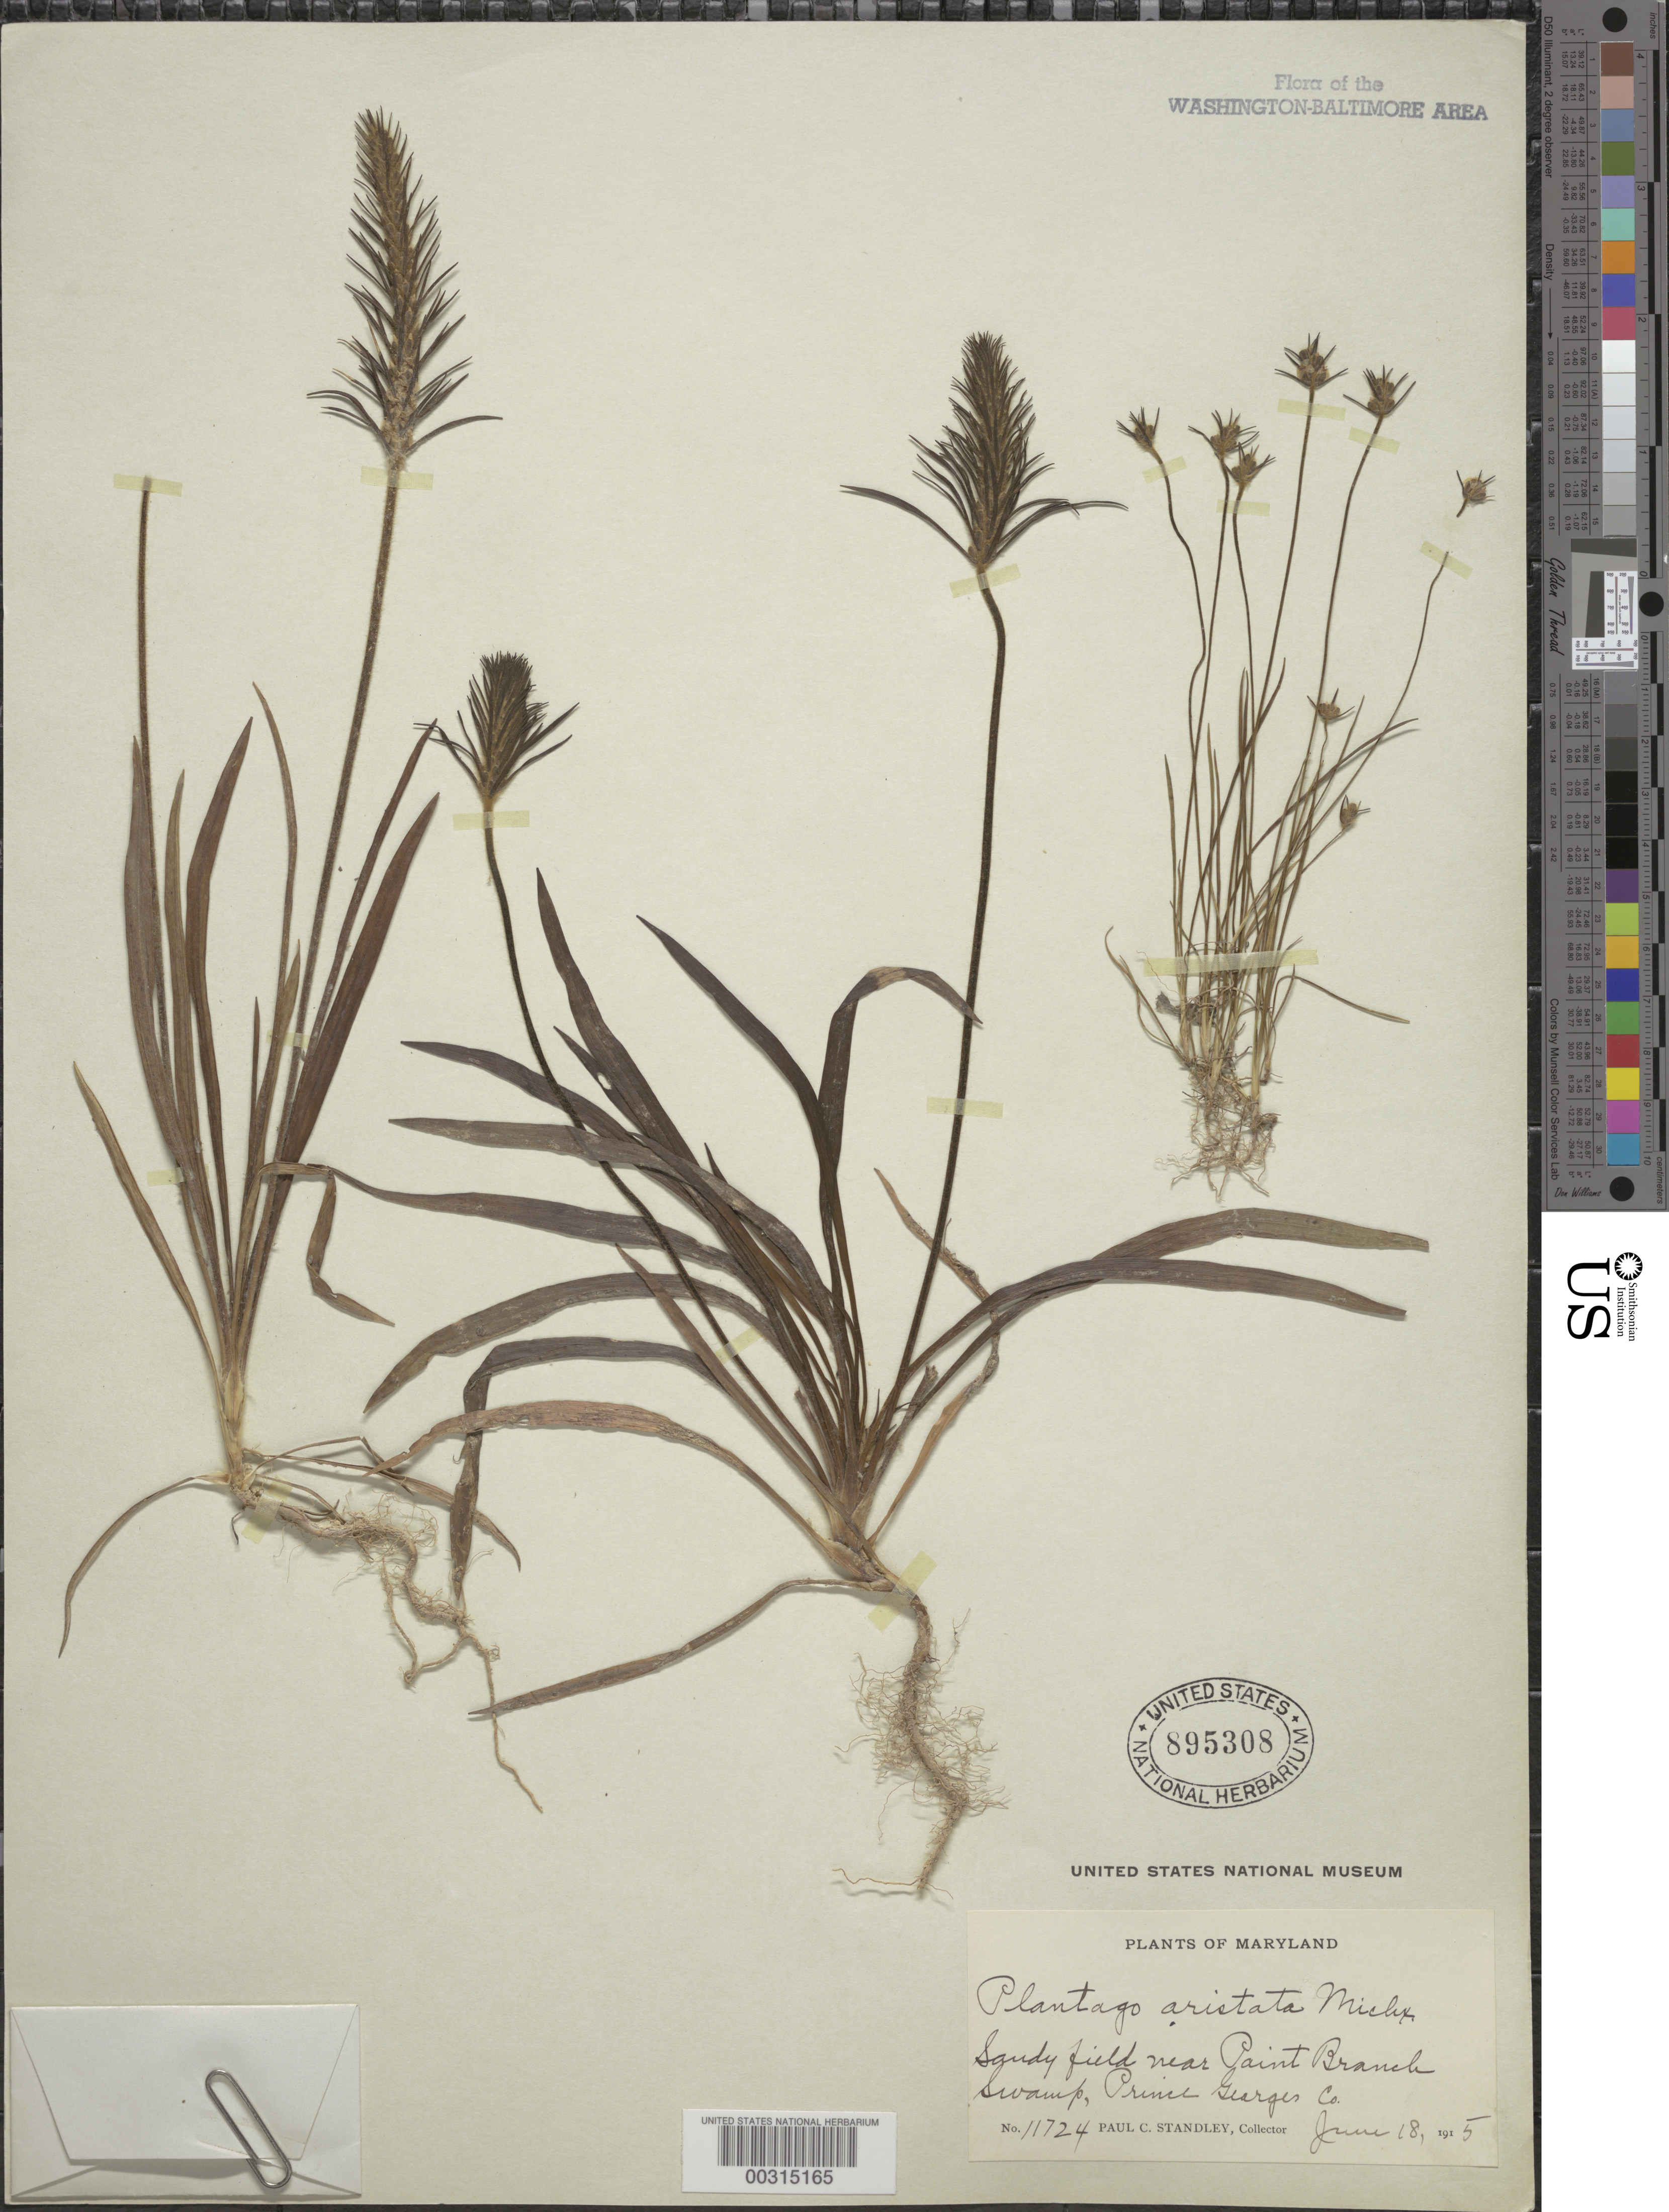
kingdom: Plantae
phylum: Tracheophyta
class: Magnoliopsida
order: Lamiales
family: Plantaginaceae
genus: Plantago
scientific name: Plantago aristata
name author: Michx.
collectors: P. C. Standley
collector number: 11724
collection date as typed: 18 Jun 1915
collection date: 1915-06-18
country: United States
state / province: Maryland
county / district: Prince George's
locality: Paint Branch swamp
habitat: Sandy field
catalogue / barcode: US 895308